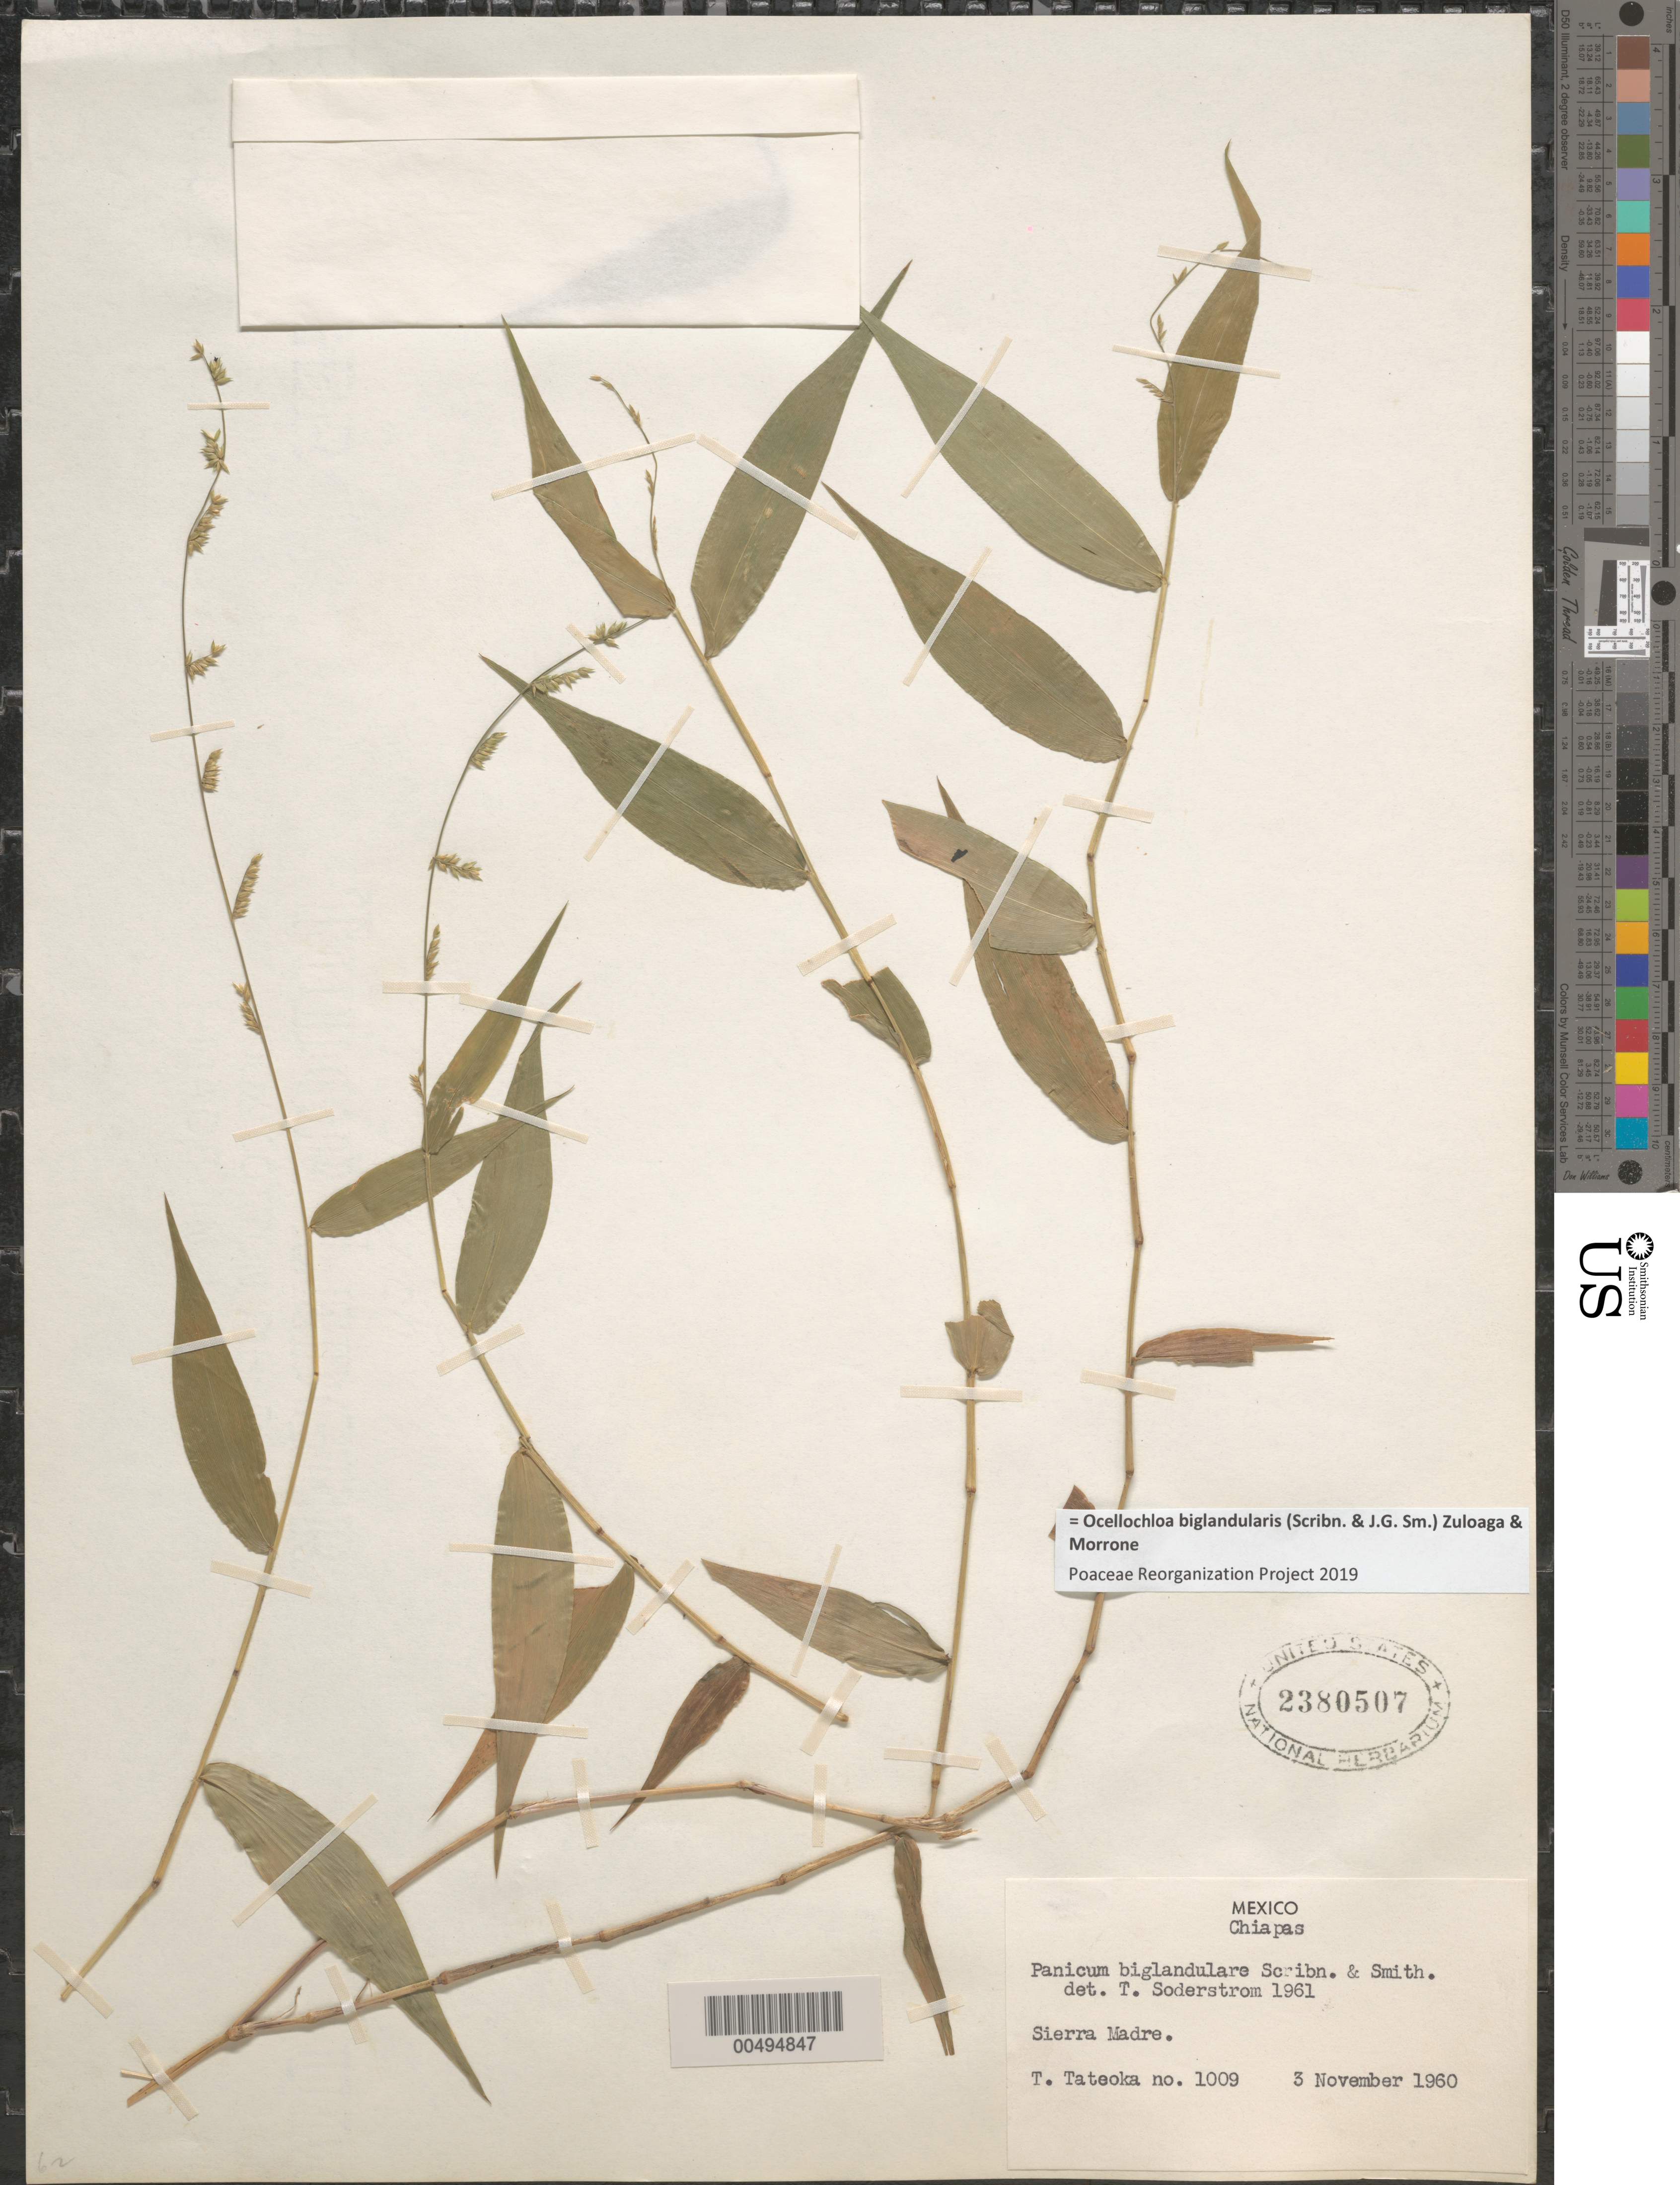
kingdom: Plantae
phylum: Tracheophyta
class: Liliopsida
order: Poales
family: Poaceae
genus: Panicum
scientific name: Panicum biglandulare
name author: Scribn. & J.G. Sm.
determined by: Soderstrom, T. R.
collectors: T. Tateoka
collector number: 1009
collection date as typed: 3 Nov 1960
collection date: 1960-11-03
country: Mexico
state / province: Chiapas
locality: Sierra Madre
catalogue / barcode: US 2380507